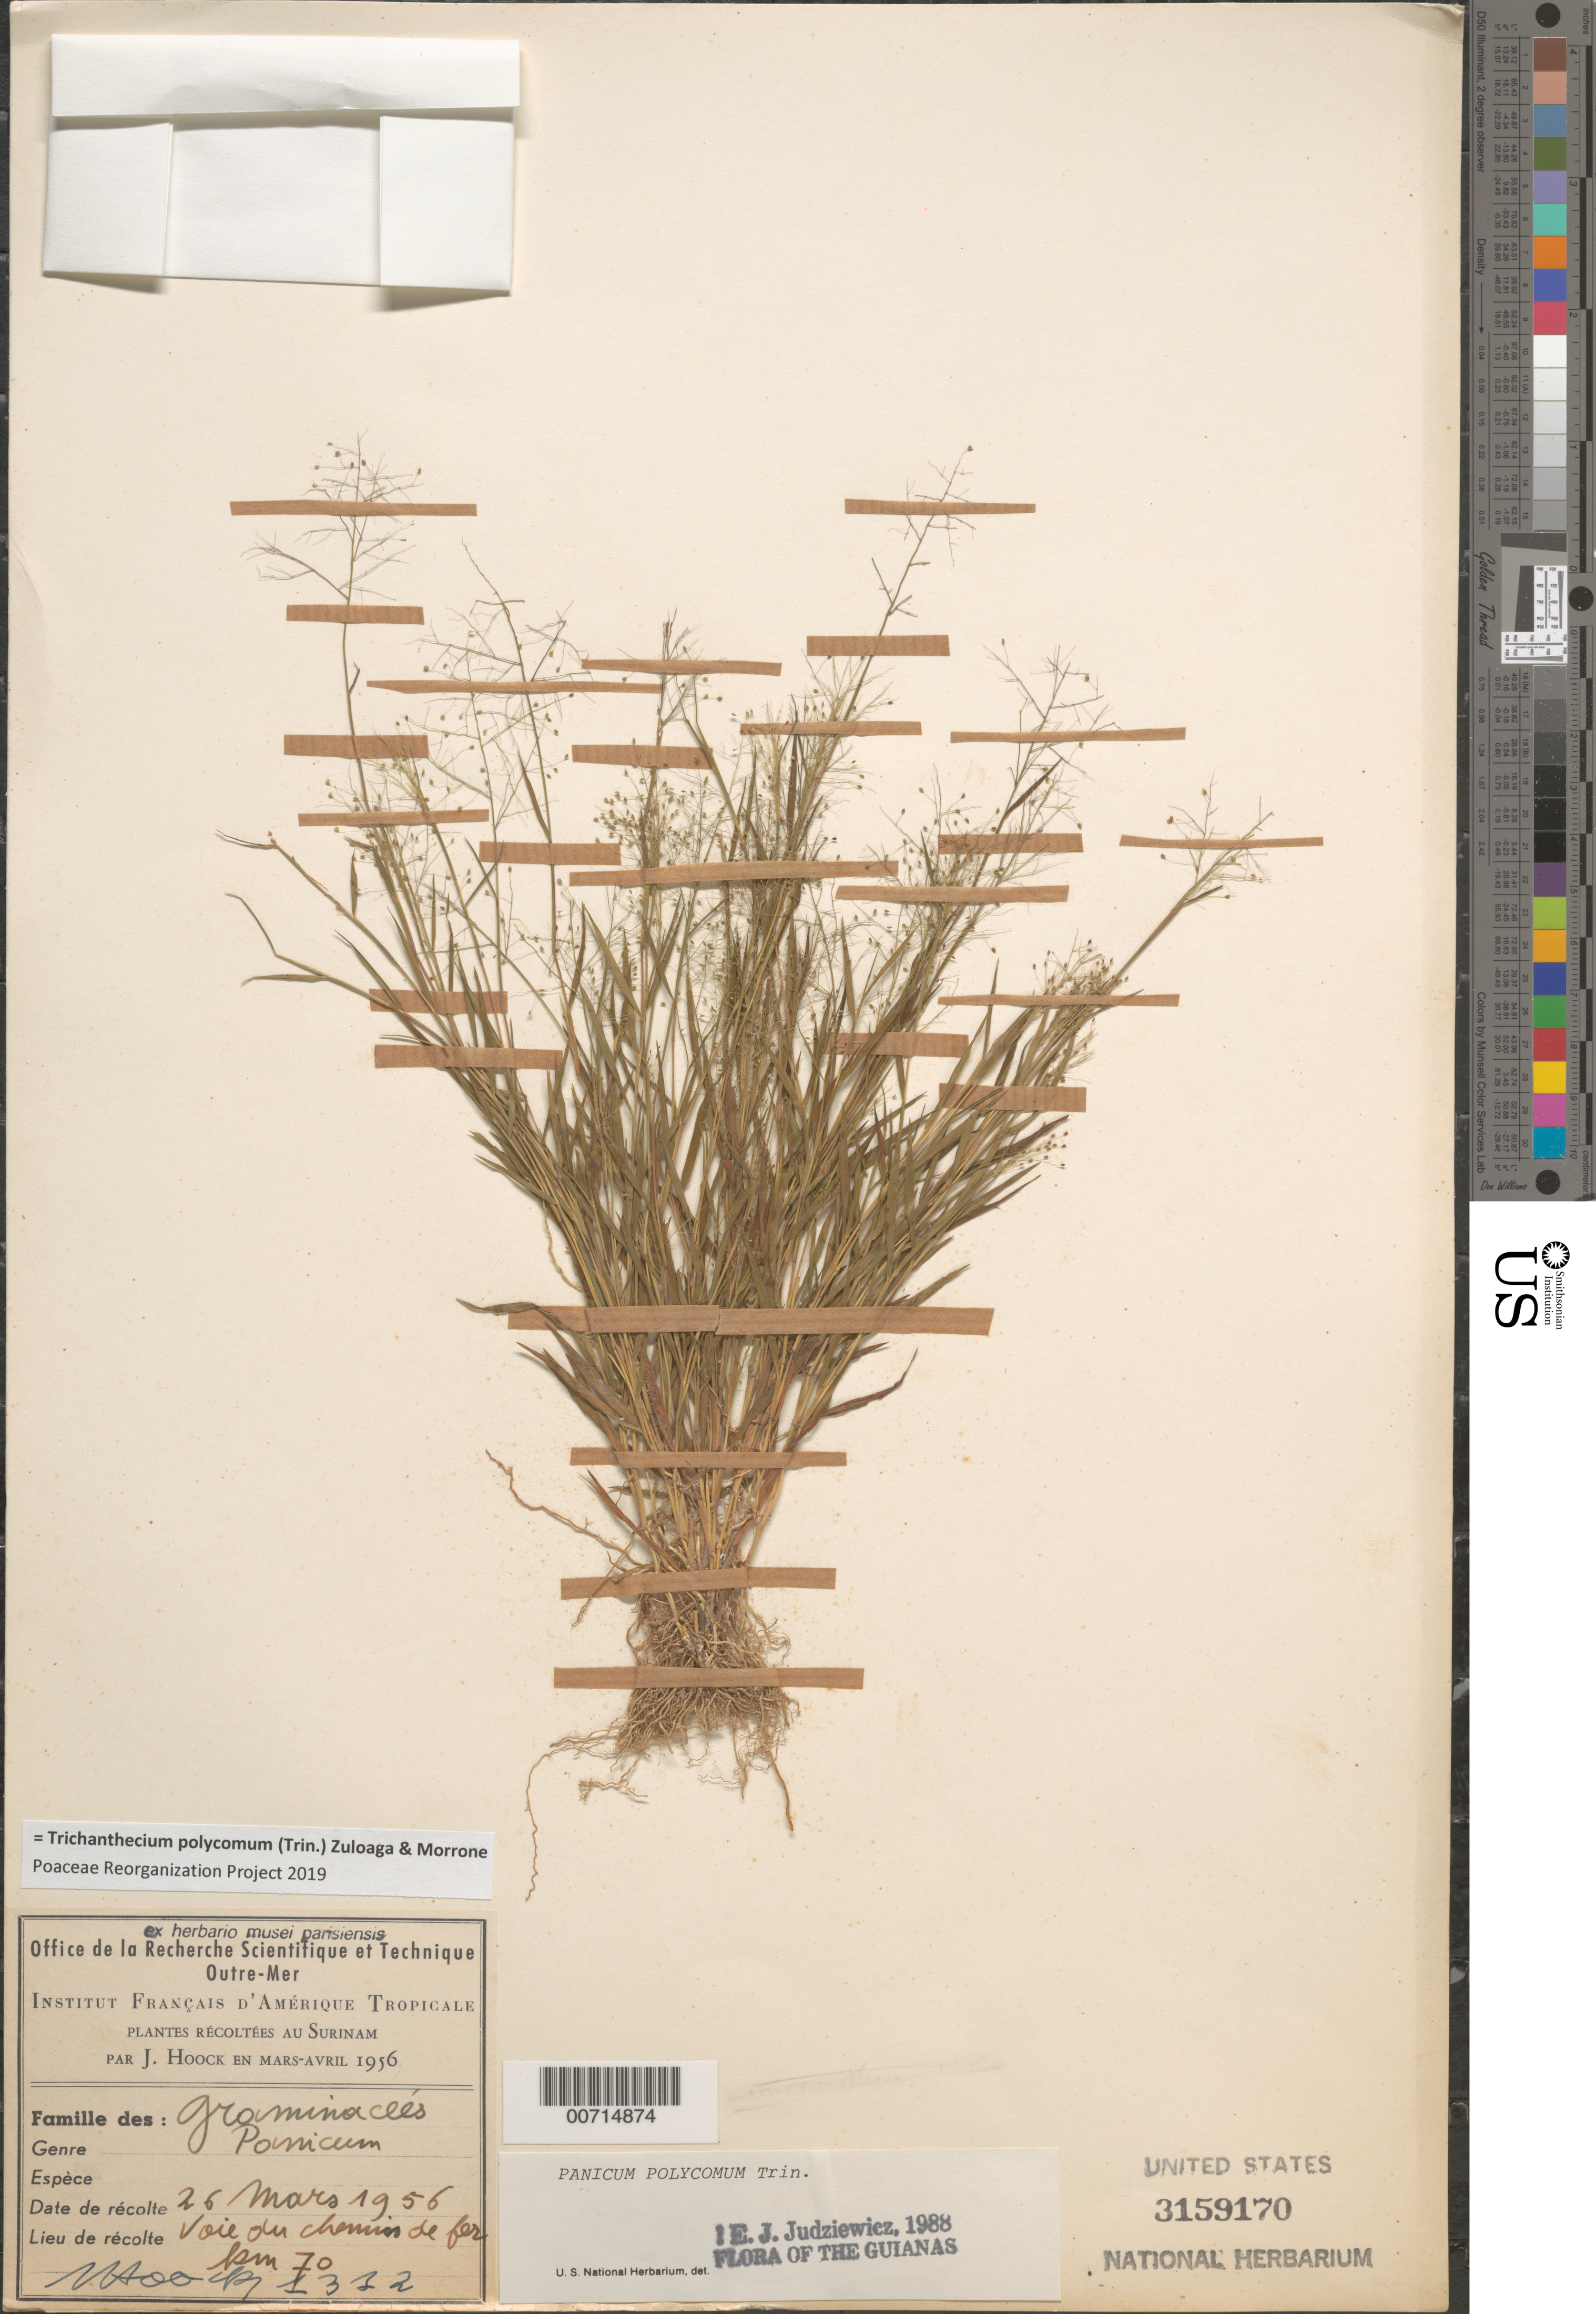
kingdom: Plantae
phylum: Tracheophyta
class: Liliopsida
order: Poales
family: Poaceae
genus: Trichanthecium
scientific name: Trichanthecium polycomum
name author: (Trin.) Zuloaga & Morrone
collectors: J. D. Hooker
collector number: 1312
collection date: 1956-03-26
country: Suriname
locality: Voie du chemin de fer km 70.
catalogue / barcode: US 3159170